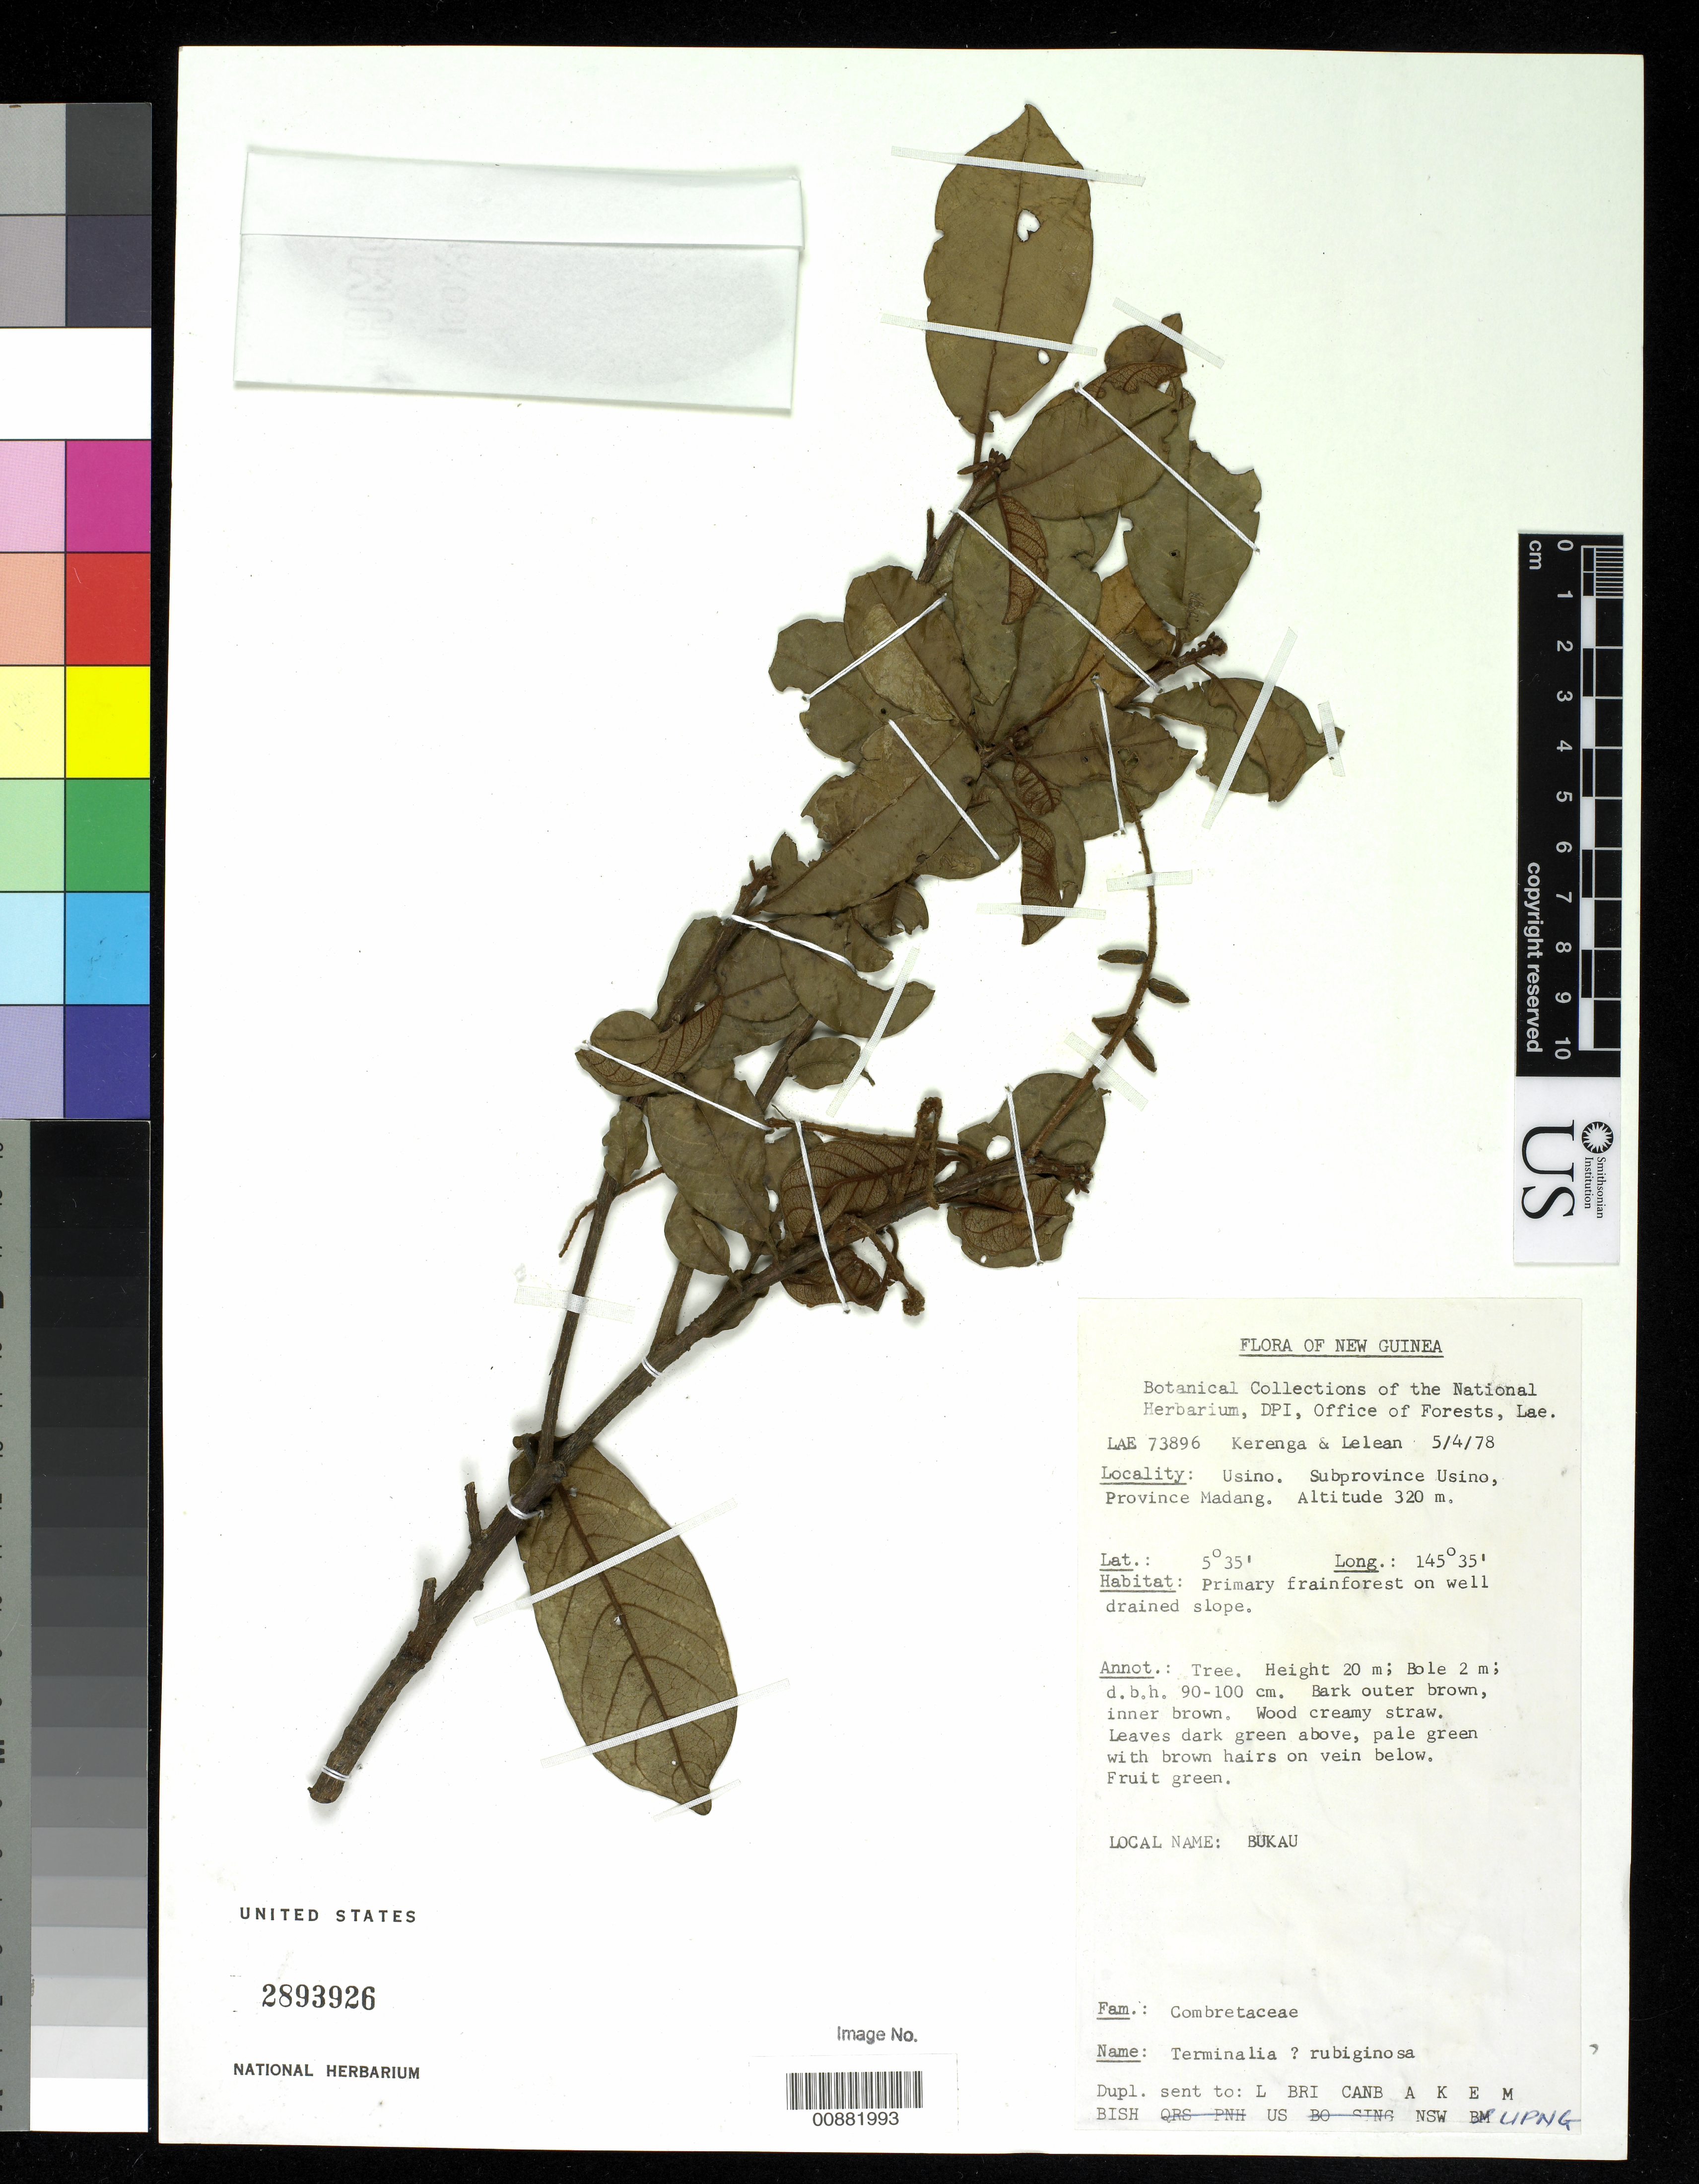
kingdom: Plantae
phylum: Tracheophyta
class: Magnoliopsida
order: Myrtales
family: Combretaceae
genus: Terminalia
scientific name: Terminalia rubiginosa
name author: K. Schum.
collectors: K. Kerenga & Y. Lelean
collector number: LAE 73896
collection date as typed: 05 Apr 1978 or 04 May 1978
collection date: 1978-04-05 or 1978-05-04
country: Papua New Guinea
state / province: Madang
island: New Guinea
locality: Usino. Subprovince usino.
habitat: Primary rainforest on well drained slope.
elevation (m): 320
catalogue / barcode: US 2893926